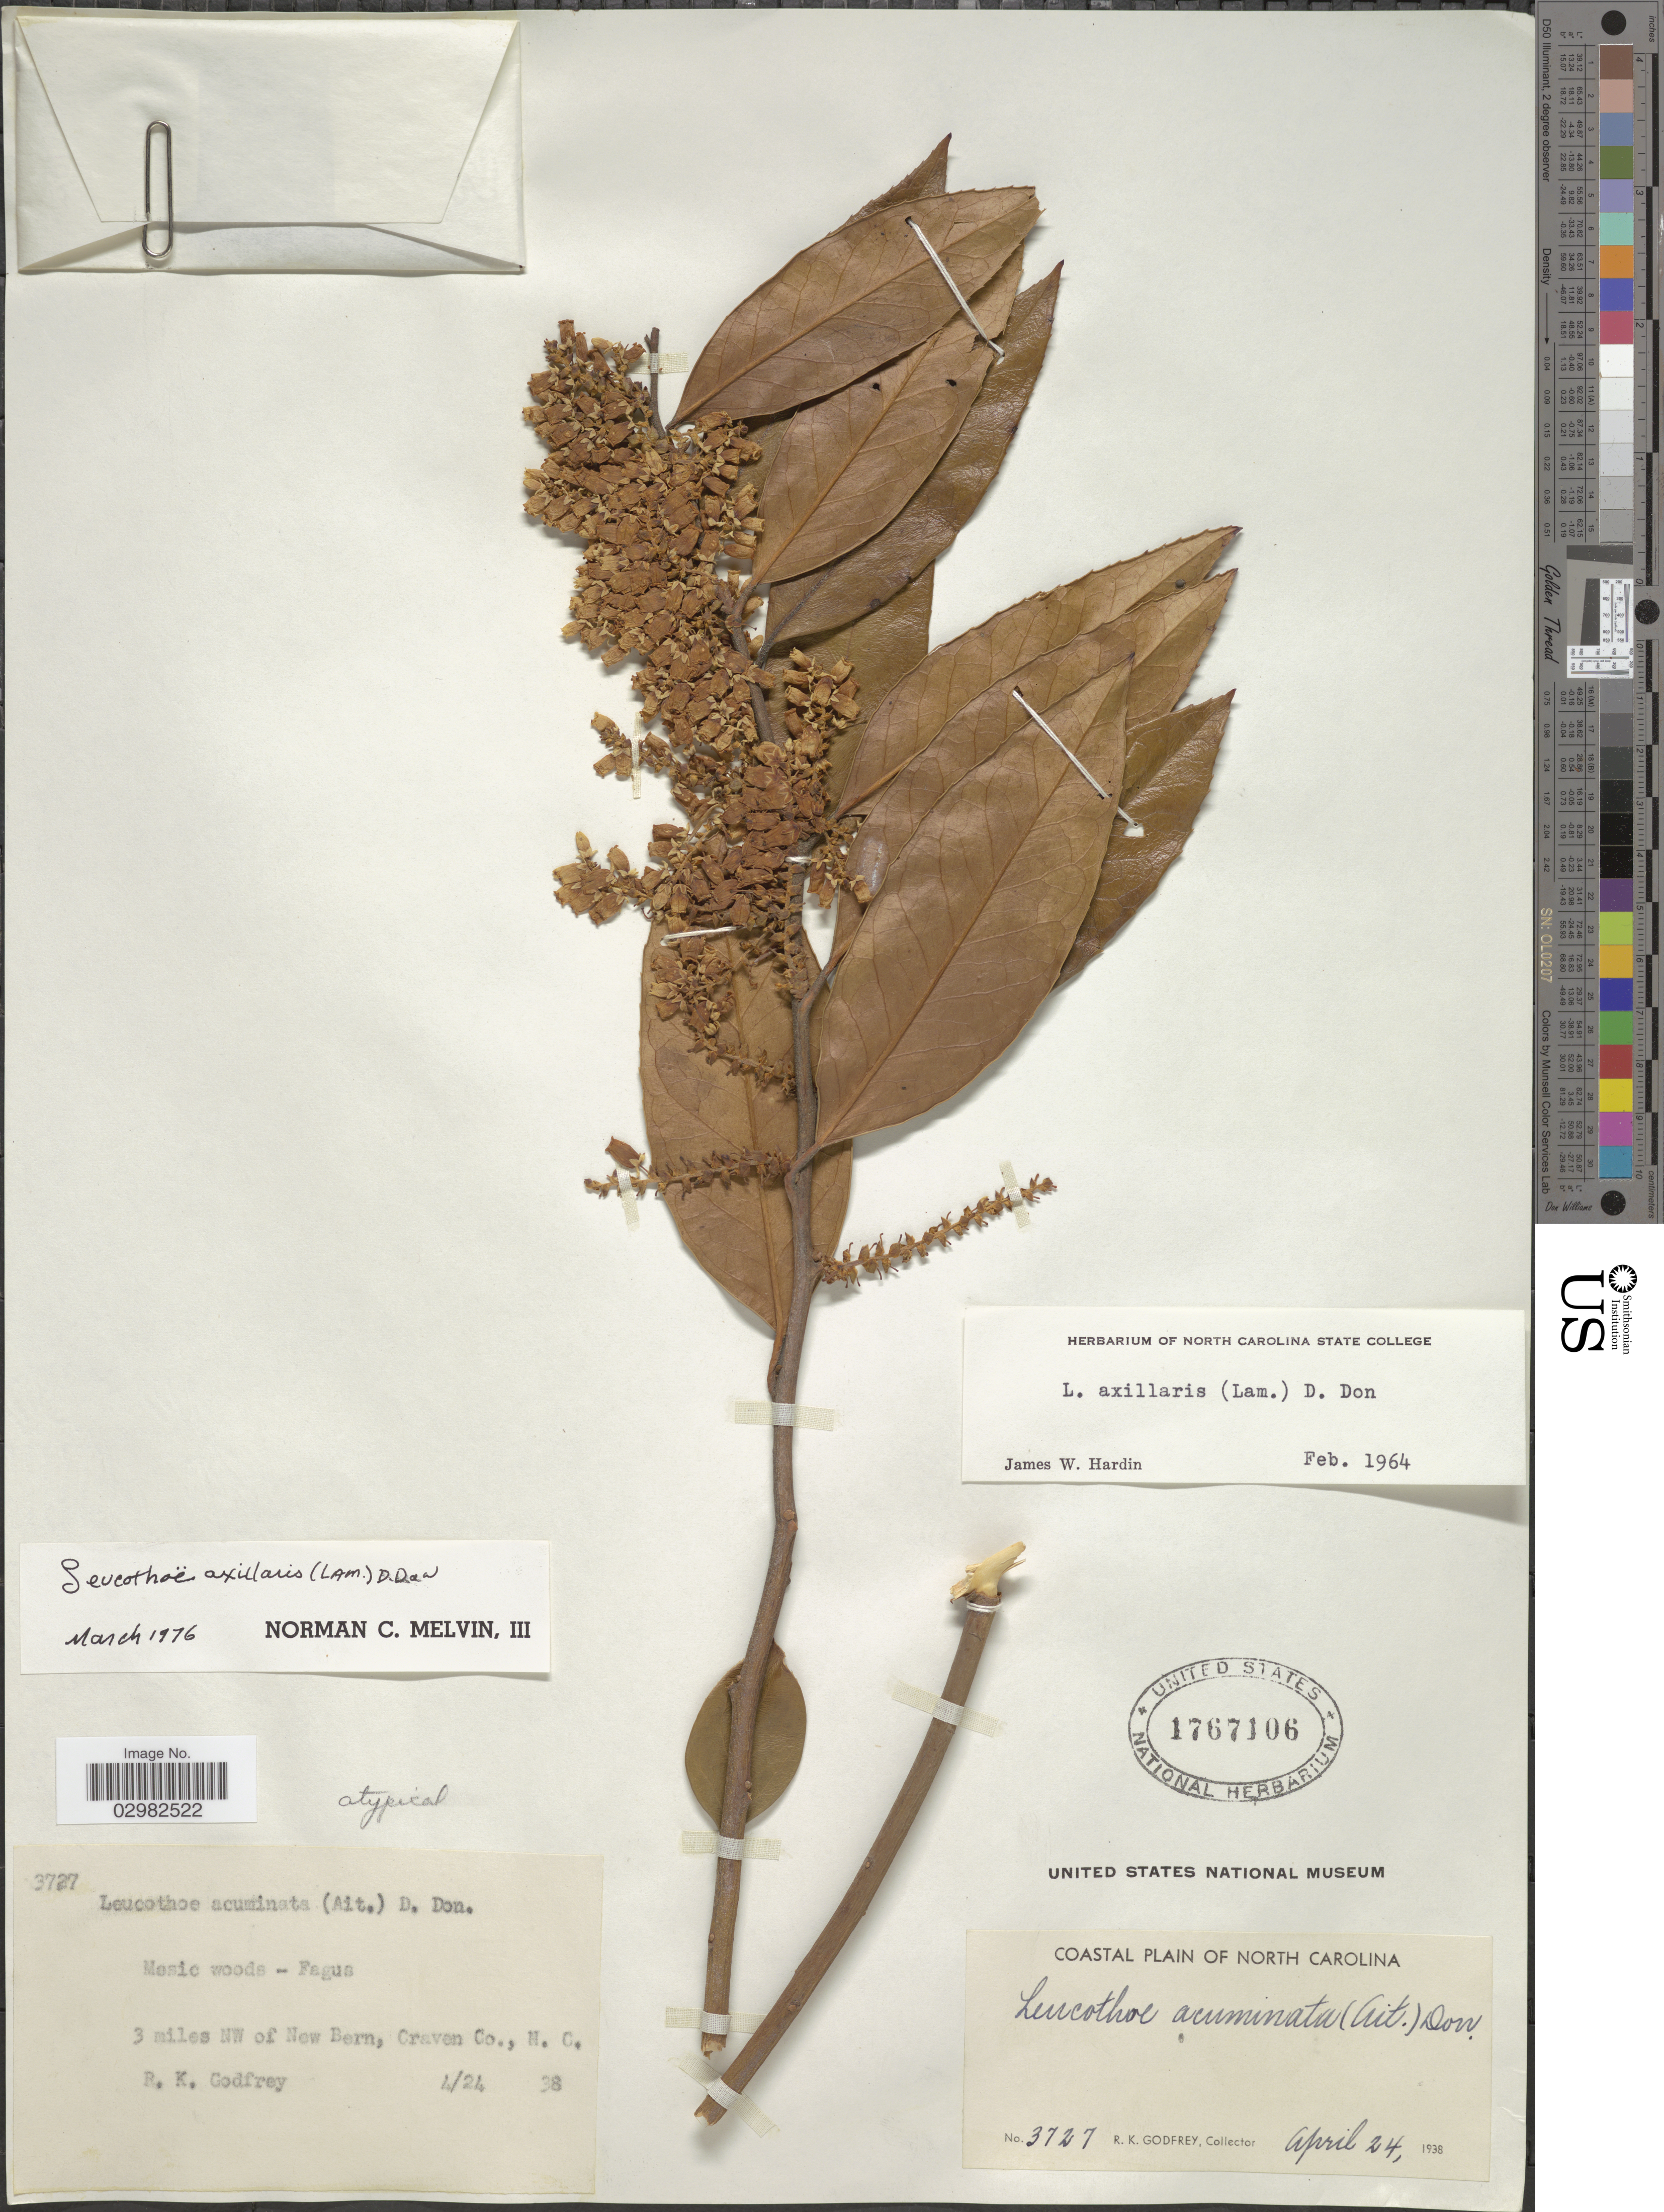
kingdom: Plantae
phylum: Tracheophyta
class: Magnoliopsida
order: Ericales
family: Ericaceae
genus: Leucothoe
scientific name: Leucothoë axillaris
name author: (Lam.) D. Don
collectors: R. K. Godfrey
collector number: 3727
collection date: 1938-04-24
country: United States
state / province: North Carolina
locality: Coastal Plain of North Carolina, 3 miles NW of New Bern, Craven Co.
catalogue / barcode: US 1767106